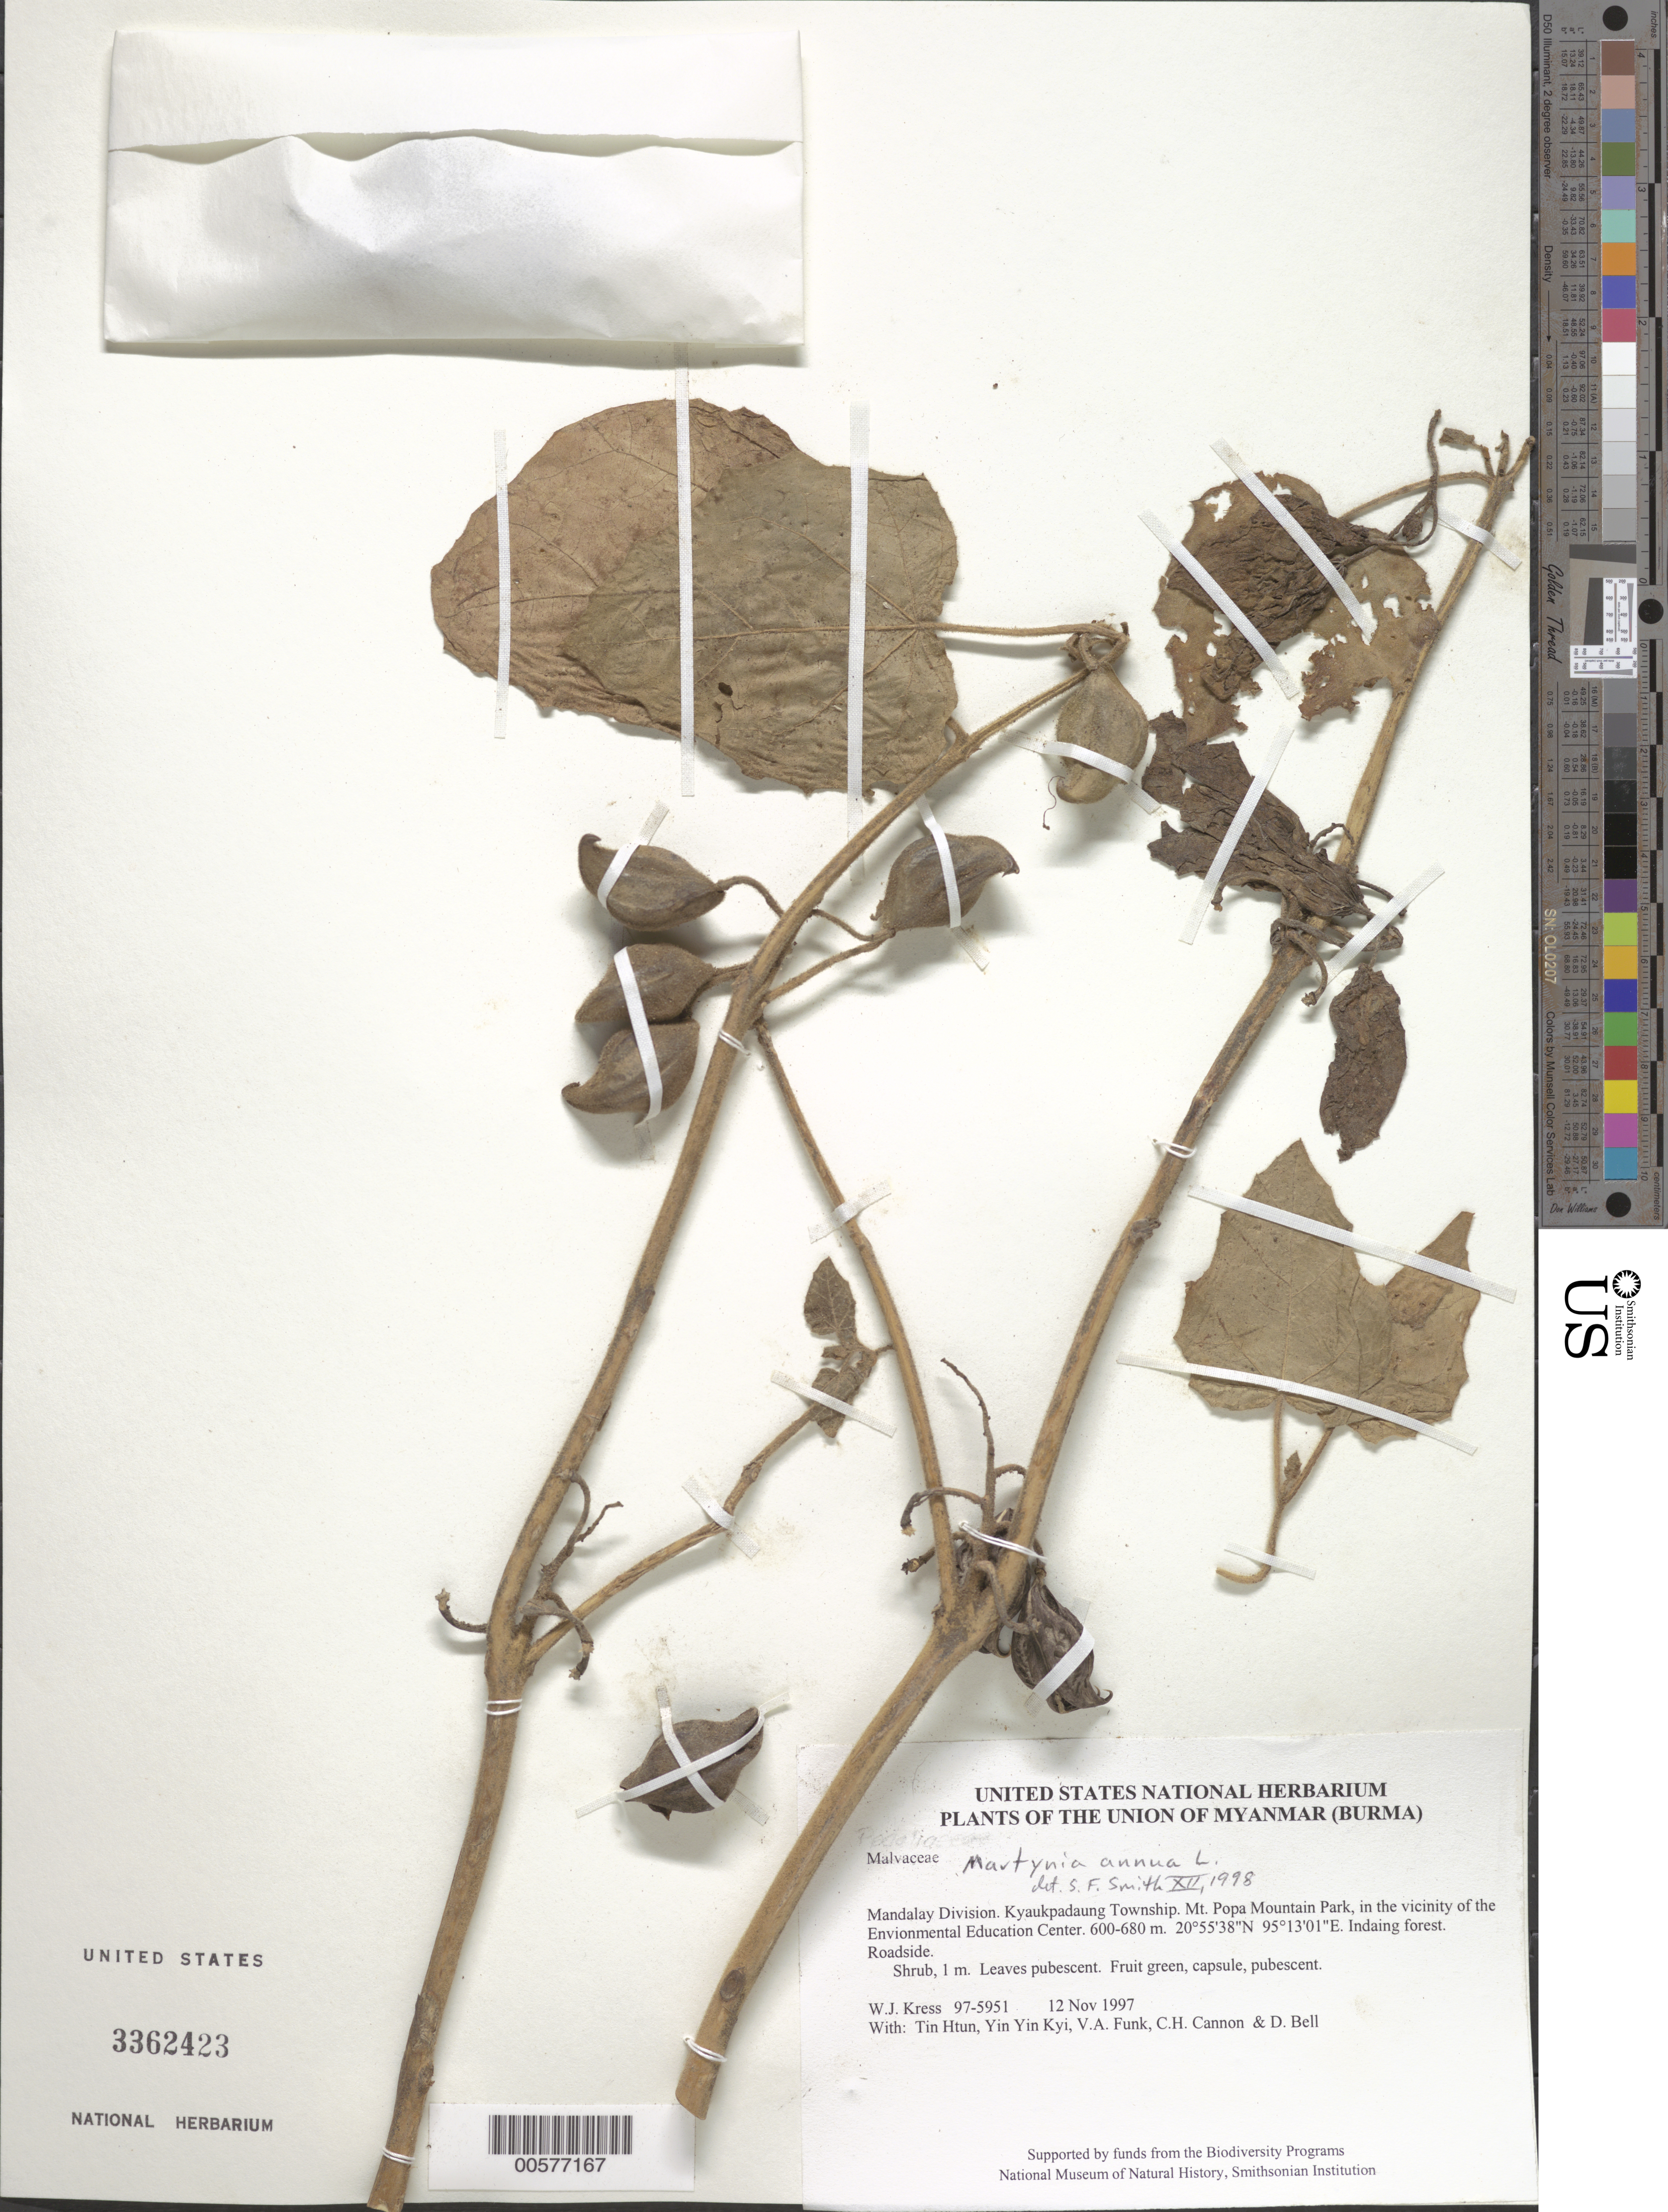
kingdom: Plantae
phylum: Tracheophyta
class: Magnoliopsida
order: Lamiales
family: Martyniaceae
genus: Martynia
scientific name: Martynia annua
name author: L.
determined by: Smith, Stephen F., (US), NMNH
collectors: W. J. Kress, Tin Htun, Yin Yin Kyi, V. Funk, C. H. Cannon & D. A. Bell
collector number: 97-5951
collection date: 1997-11-12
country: Myanmar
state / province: Mandalay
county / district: Kyaukpadaung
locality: Mt. Popa Mountain Park, in the vicinity of the Envionmental Education Center.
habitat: Indaing forest. Roadside.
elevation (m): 600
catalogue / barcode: US 3362423